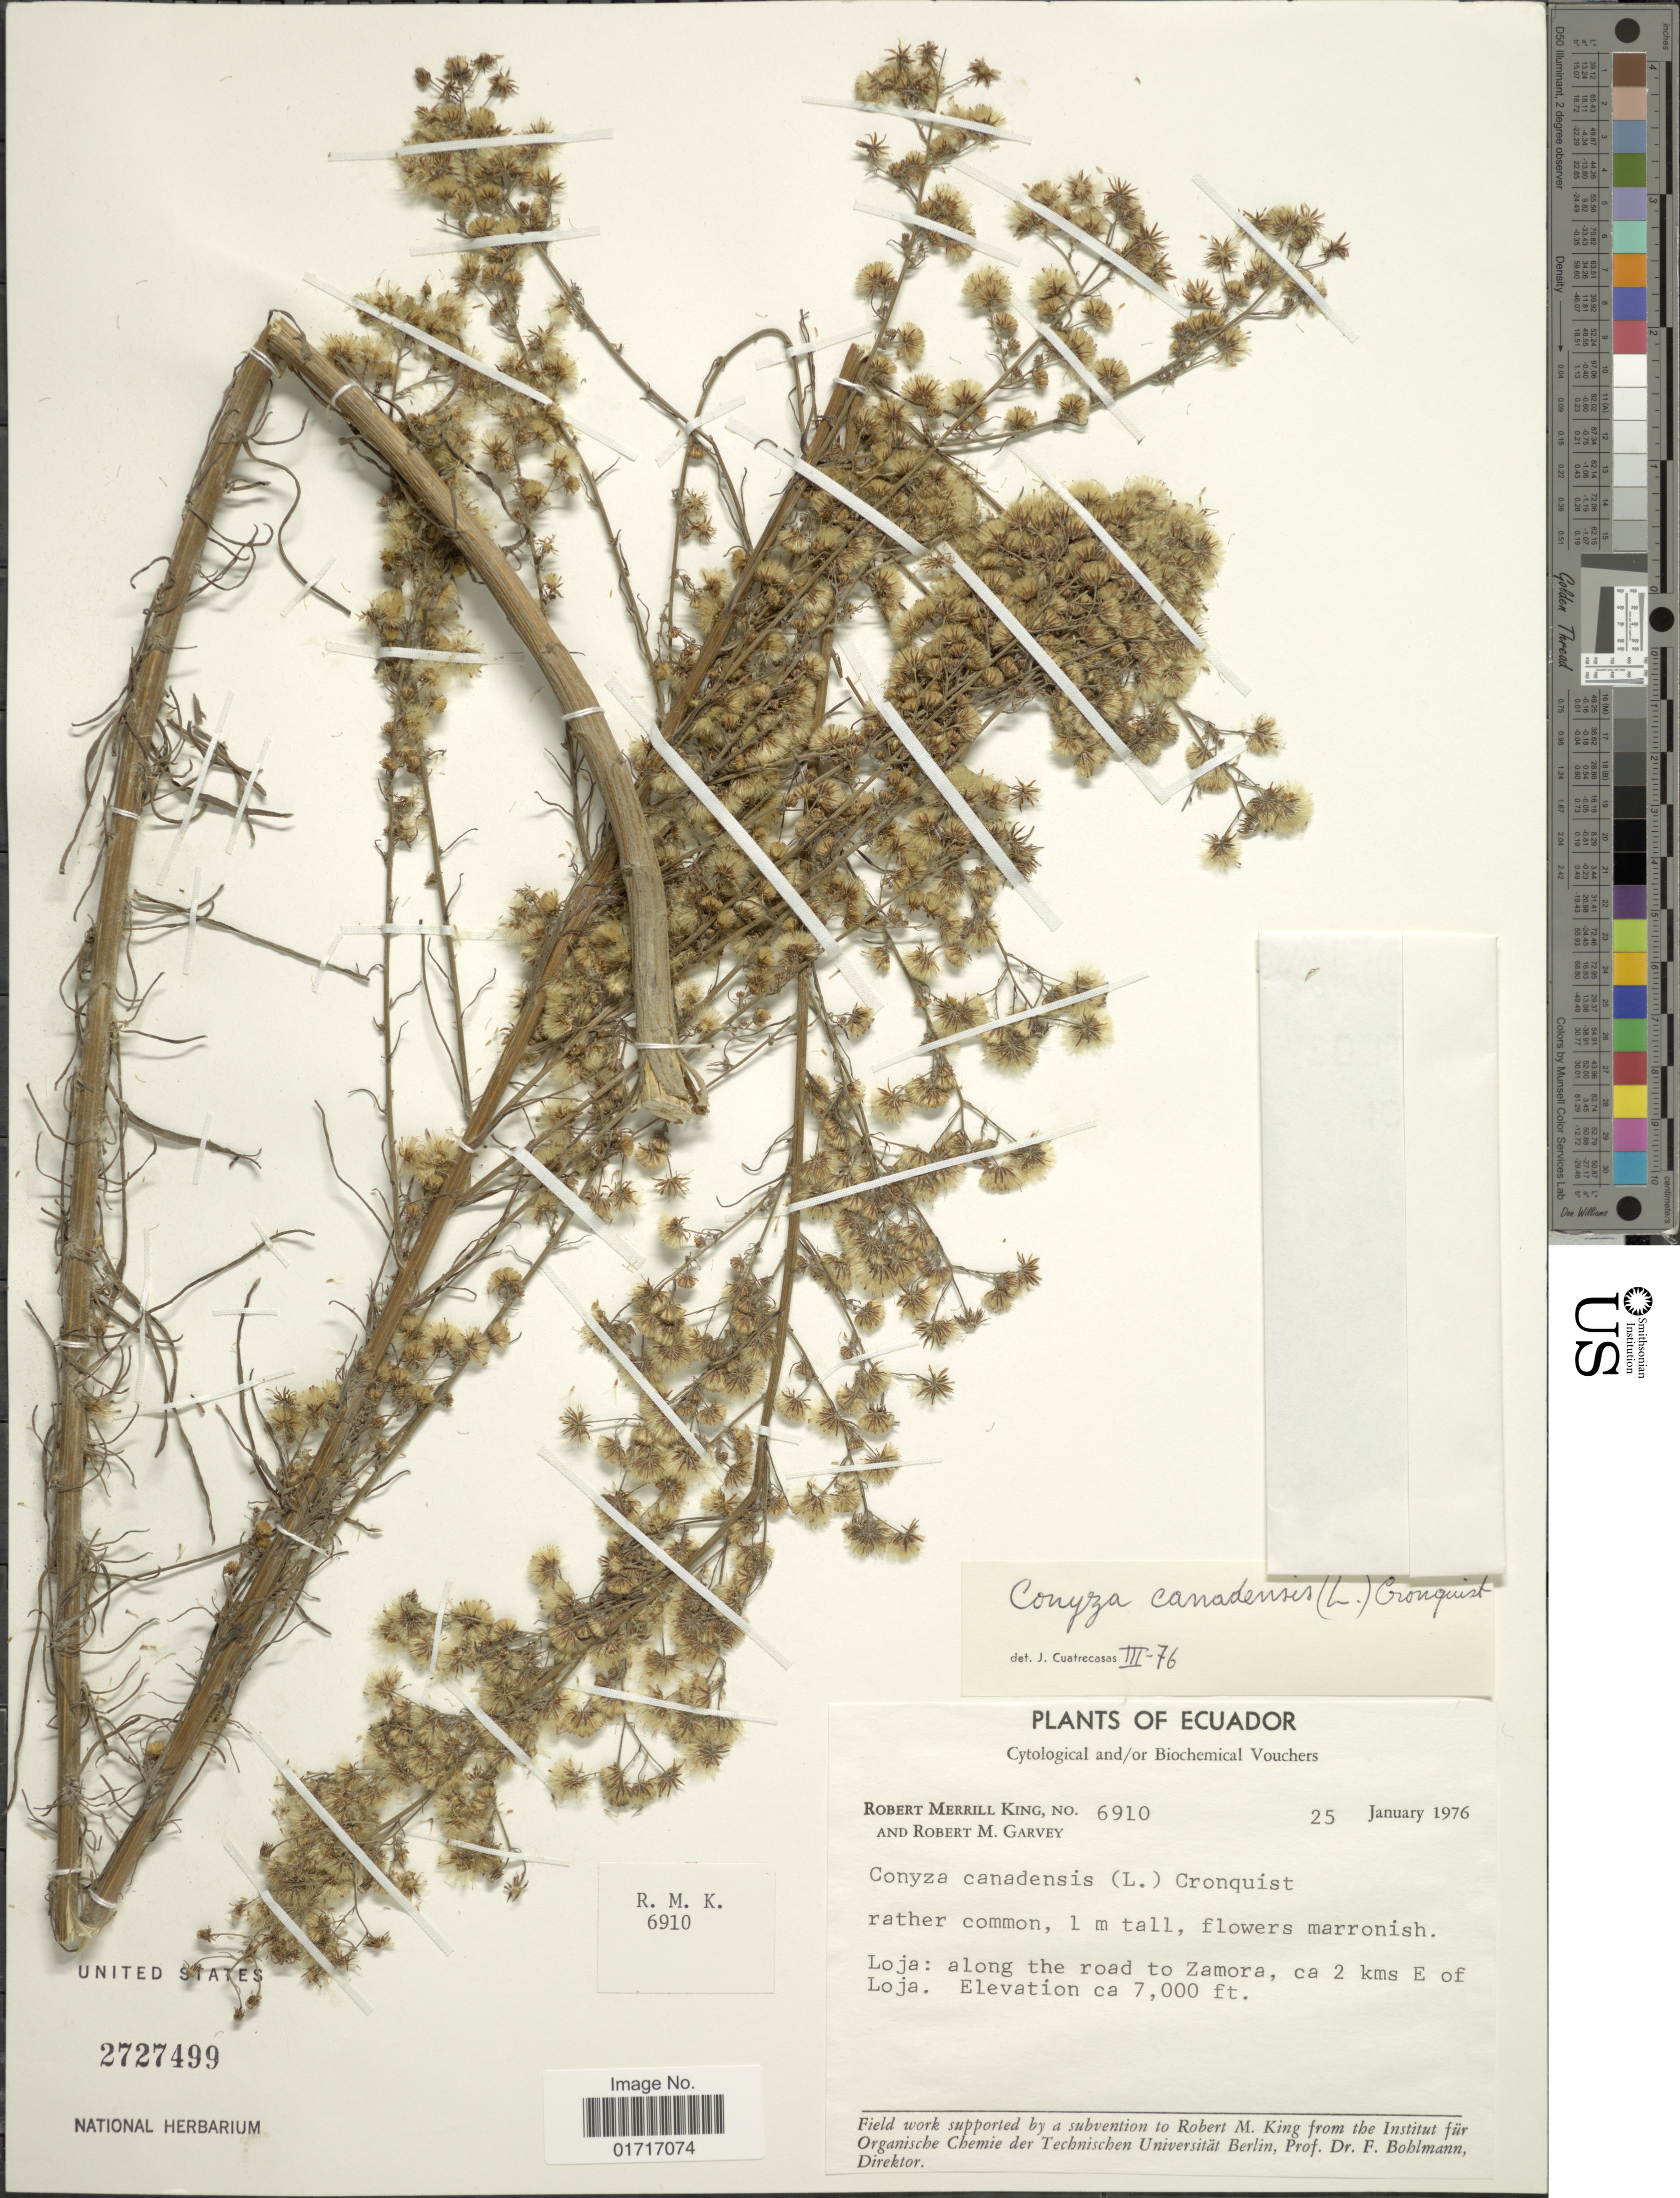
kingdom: Plantae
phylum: Tracheophyta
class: Magnoliopsida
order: Asterales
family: Asteraceae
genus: Conyza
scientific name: Conyza canadensis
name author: (L.) Cronq.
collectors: R. M. King & R. Garvey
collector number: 6910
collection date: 1976-01-25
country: Ecuador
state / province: Loja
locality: Loja: along the road to Zamora, ca 2 kms E of Loja.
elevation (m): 2134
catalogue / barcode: US 2727499